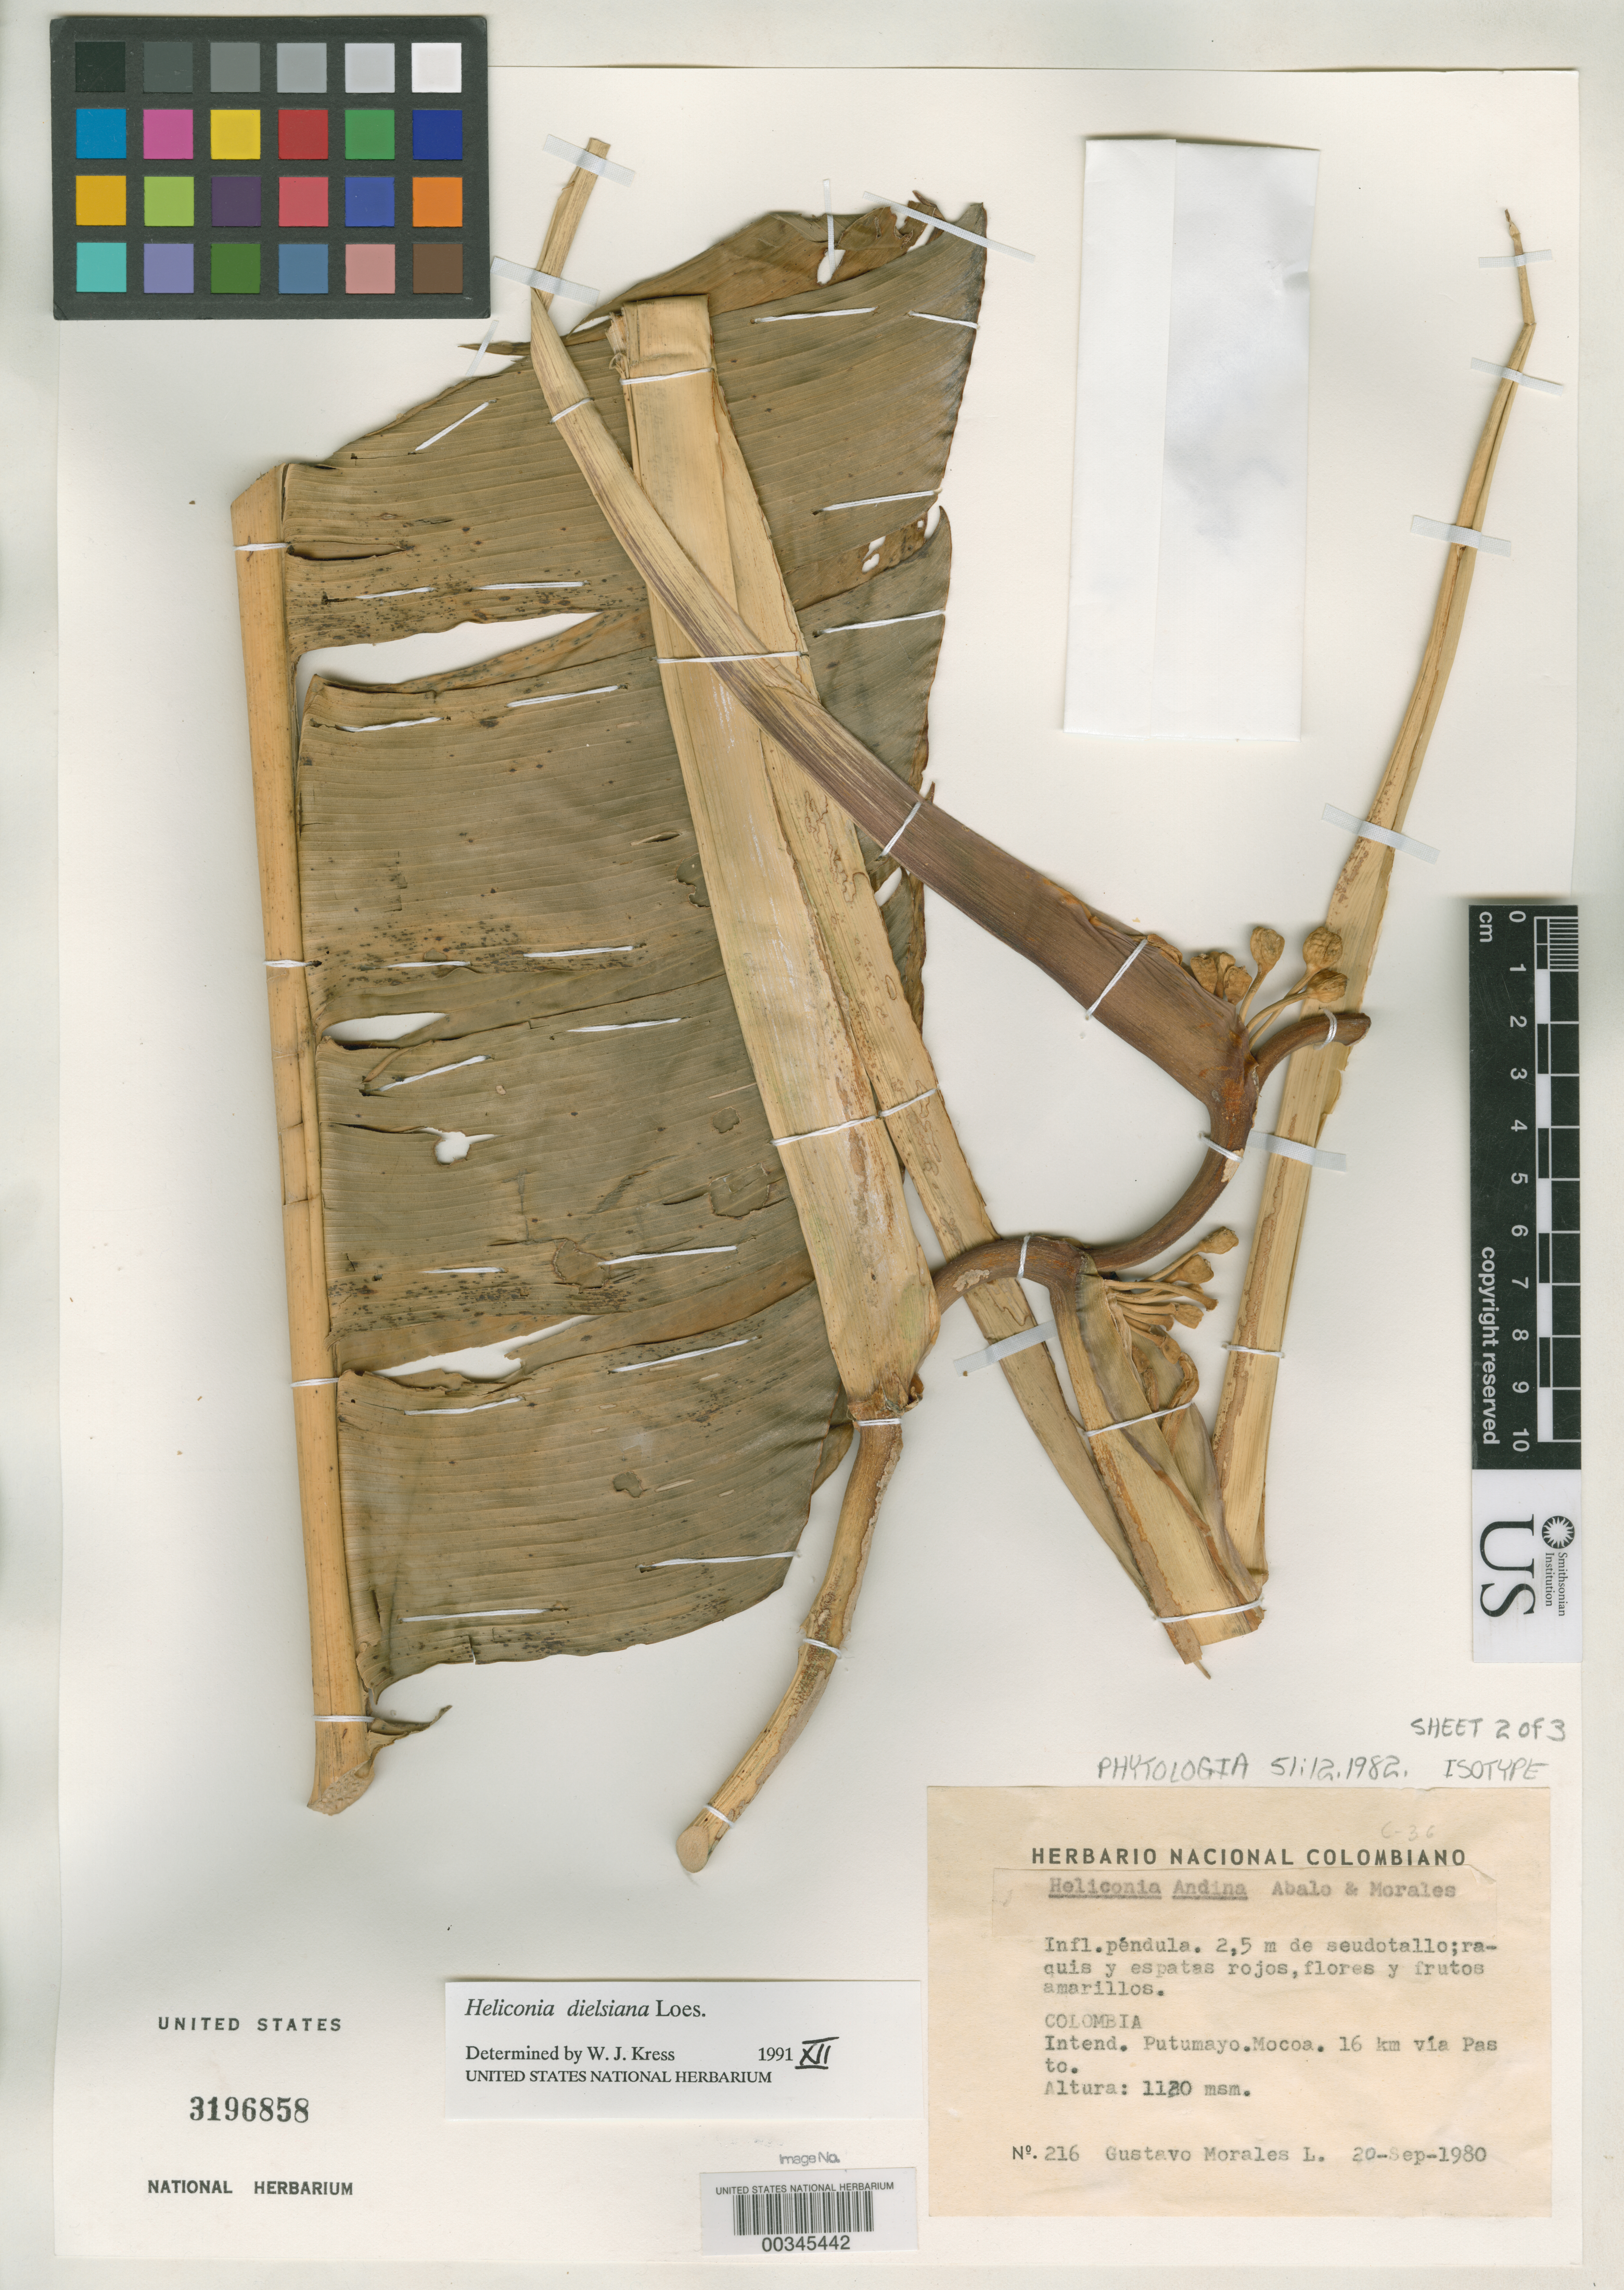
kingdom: Plantae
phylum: Tracheophyta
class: Liliopsida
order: Zingiberales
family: Heliconiaceae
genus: Heliconia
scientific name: Heliconia andina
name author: Abalo & G. Morales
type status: Isotype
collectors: G. Morales L.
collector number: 216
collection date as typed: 20 Sep 1980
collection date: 1980-09-20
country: Colombia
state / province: Putumayo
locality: Mocoa, 16 km via Pasto.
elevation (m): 1120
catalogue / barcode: US 3196858